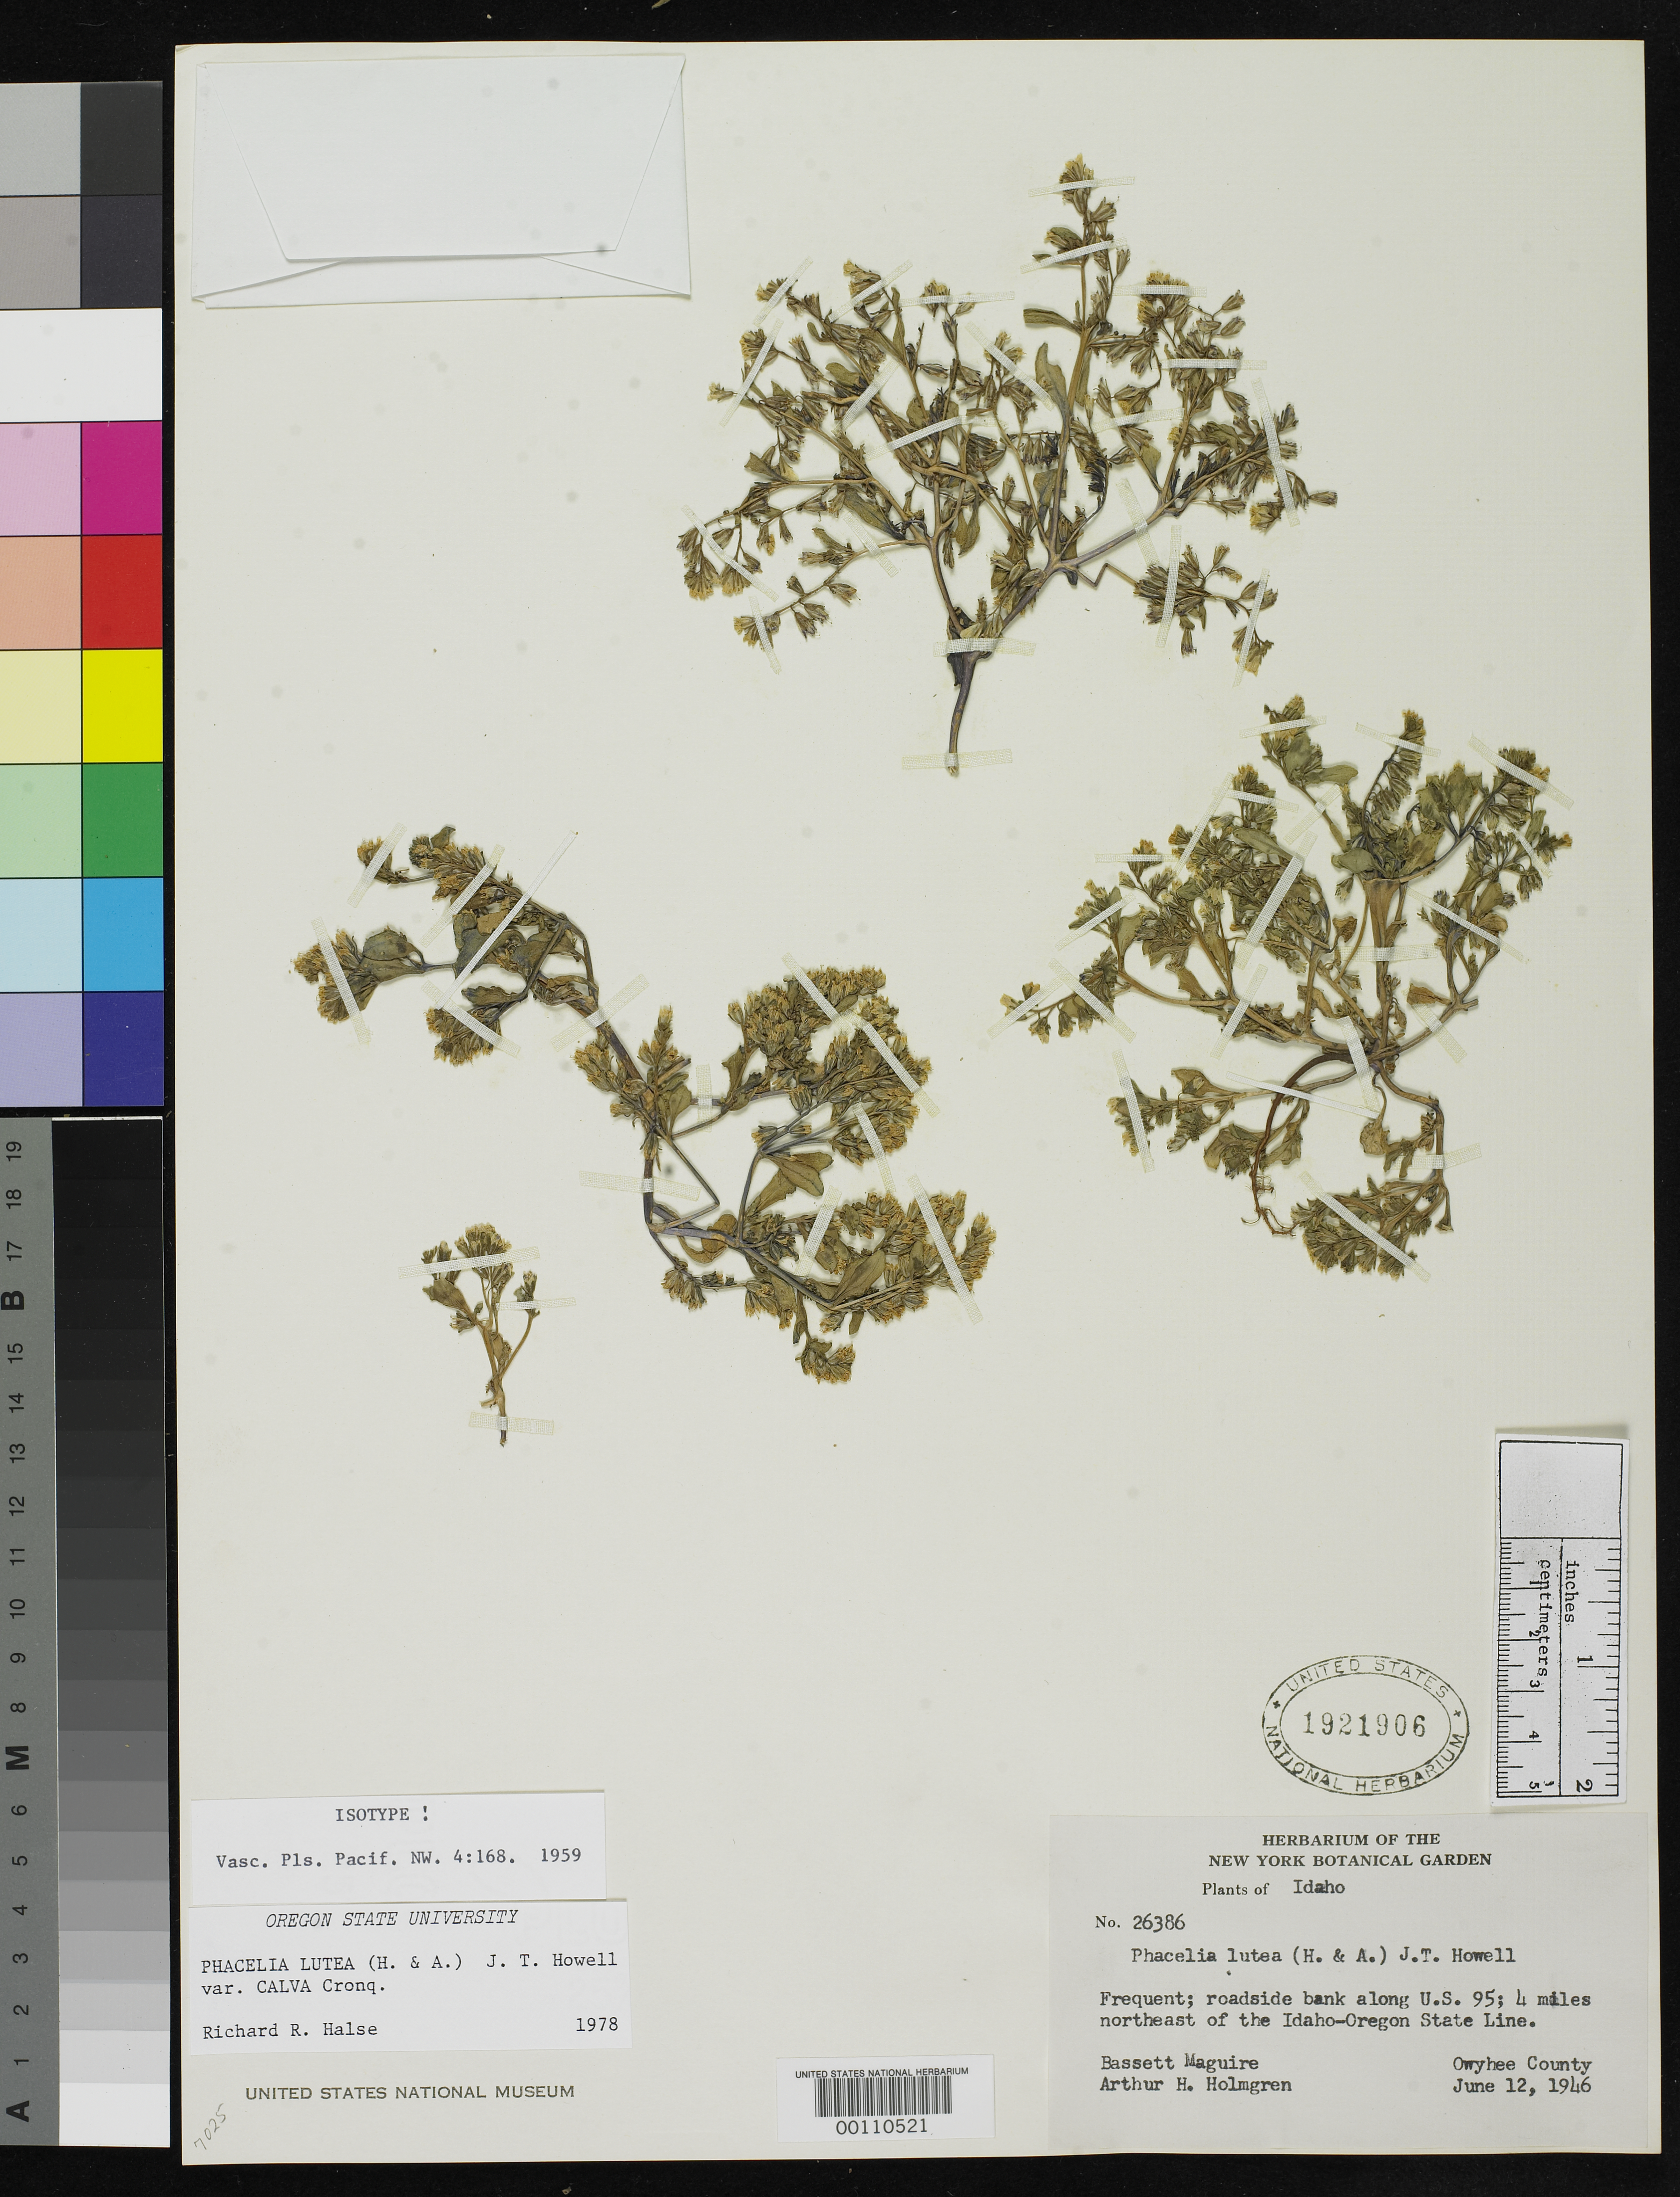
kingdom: Plantae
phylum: Tracheophyta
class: Magnoliopsida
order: Boraginales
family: Hydrophyllaceae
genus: Phacelia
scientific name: Phacelia lutea var. calva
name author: Cronq.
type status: Isotype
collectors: B. Maguire & A. H. Holmgren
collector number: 26386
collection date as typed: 12 Jun 1946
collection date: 1946-06-12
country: United States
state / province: Idaho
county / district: Owyhee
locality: U.S. 95, 4 miles NE of Idaho - Oregon state line.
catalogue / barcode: US 1921906